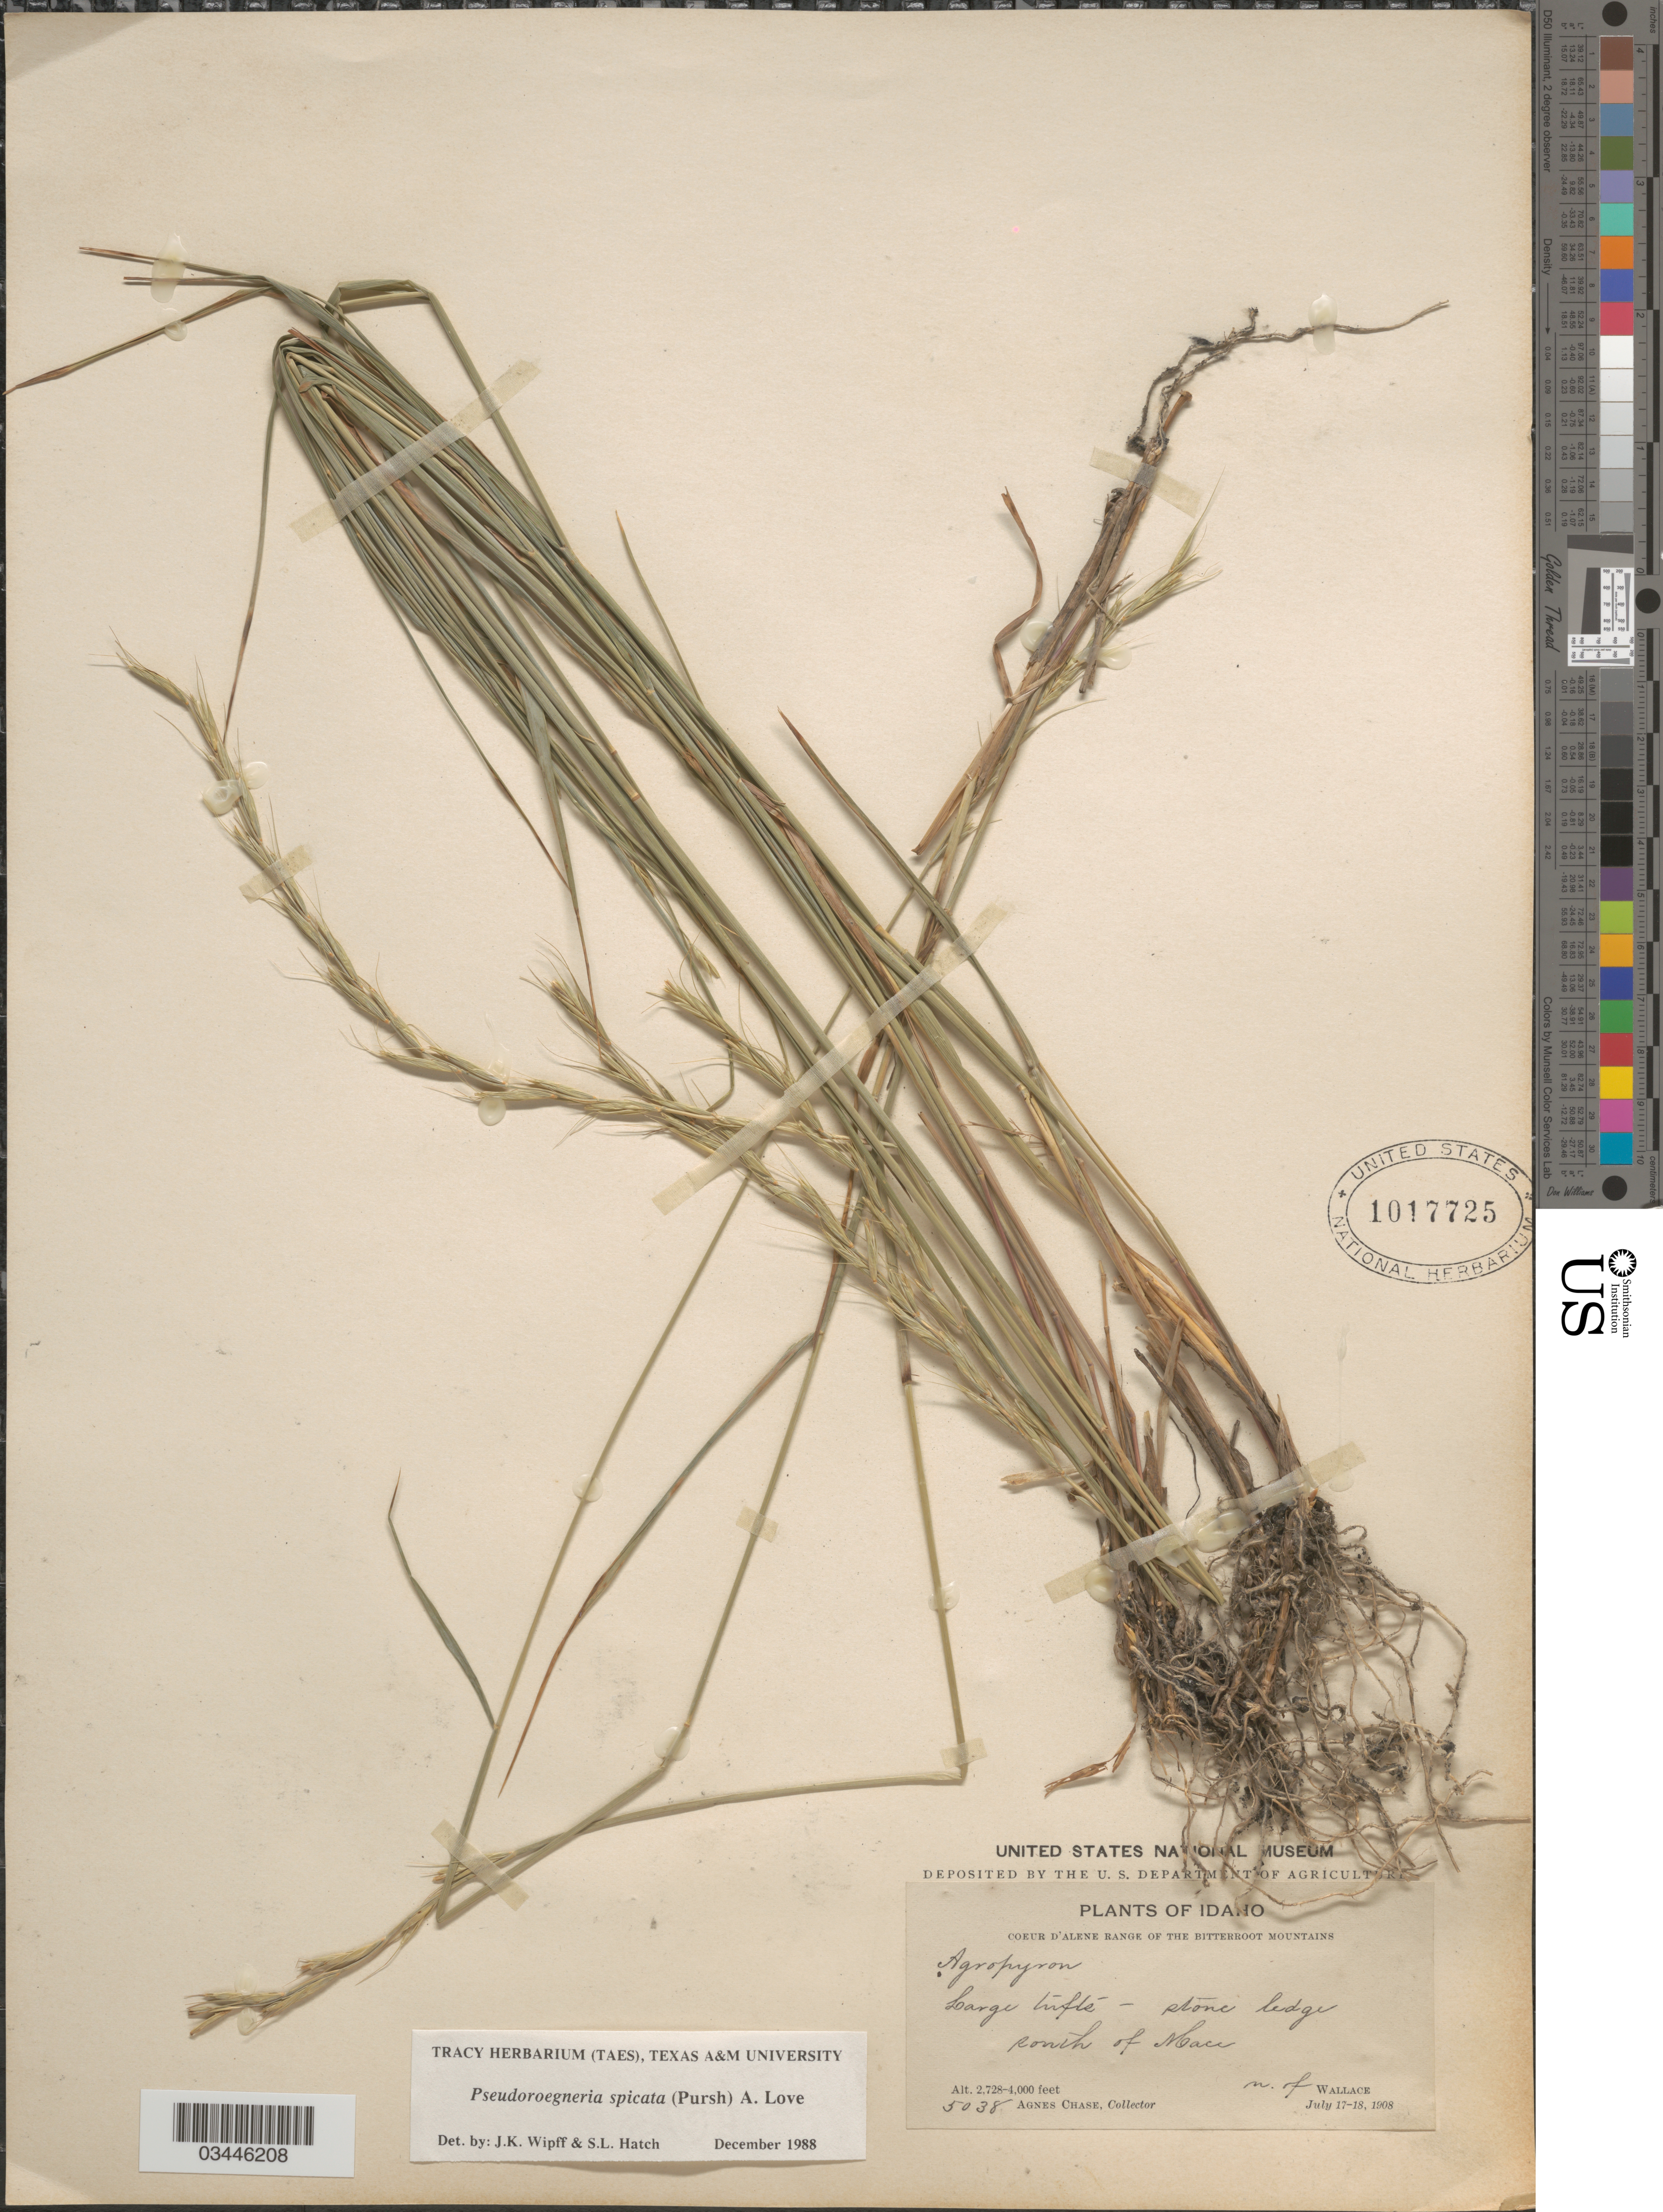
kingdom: Plantae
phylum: Tracheophyta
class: Liliopsida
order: Poales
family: Poaceae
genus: Pseudoroegneria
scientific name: Pseudoroegneria spicata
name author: (Pursh) Á. Löve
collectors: A. Chase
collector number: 5038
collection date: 1908-07-17/1908-07-18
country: United States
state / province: Idaho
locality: Coeur d' Alene Range of the Bitterroot Mountains. Stone ledge south of Mace. N. of Wallace.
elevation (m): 831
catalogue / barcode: US 1017725